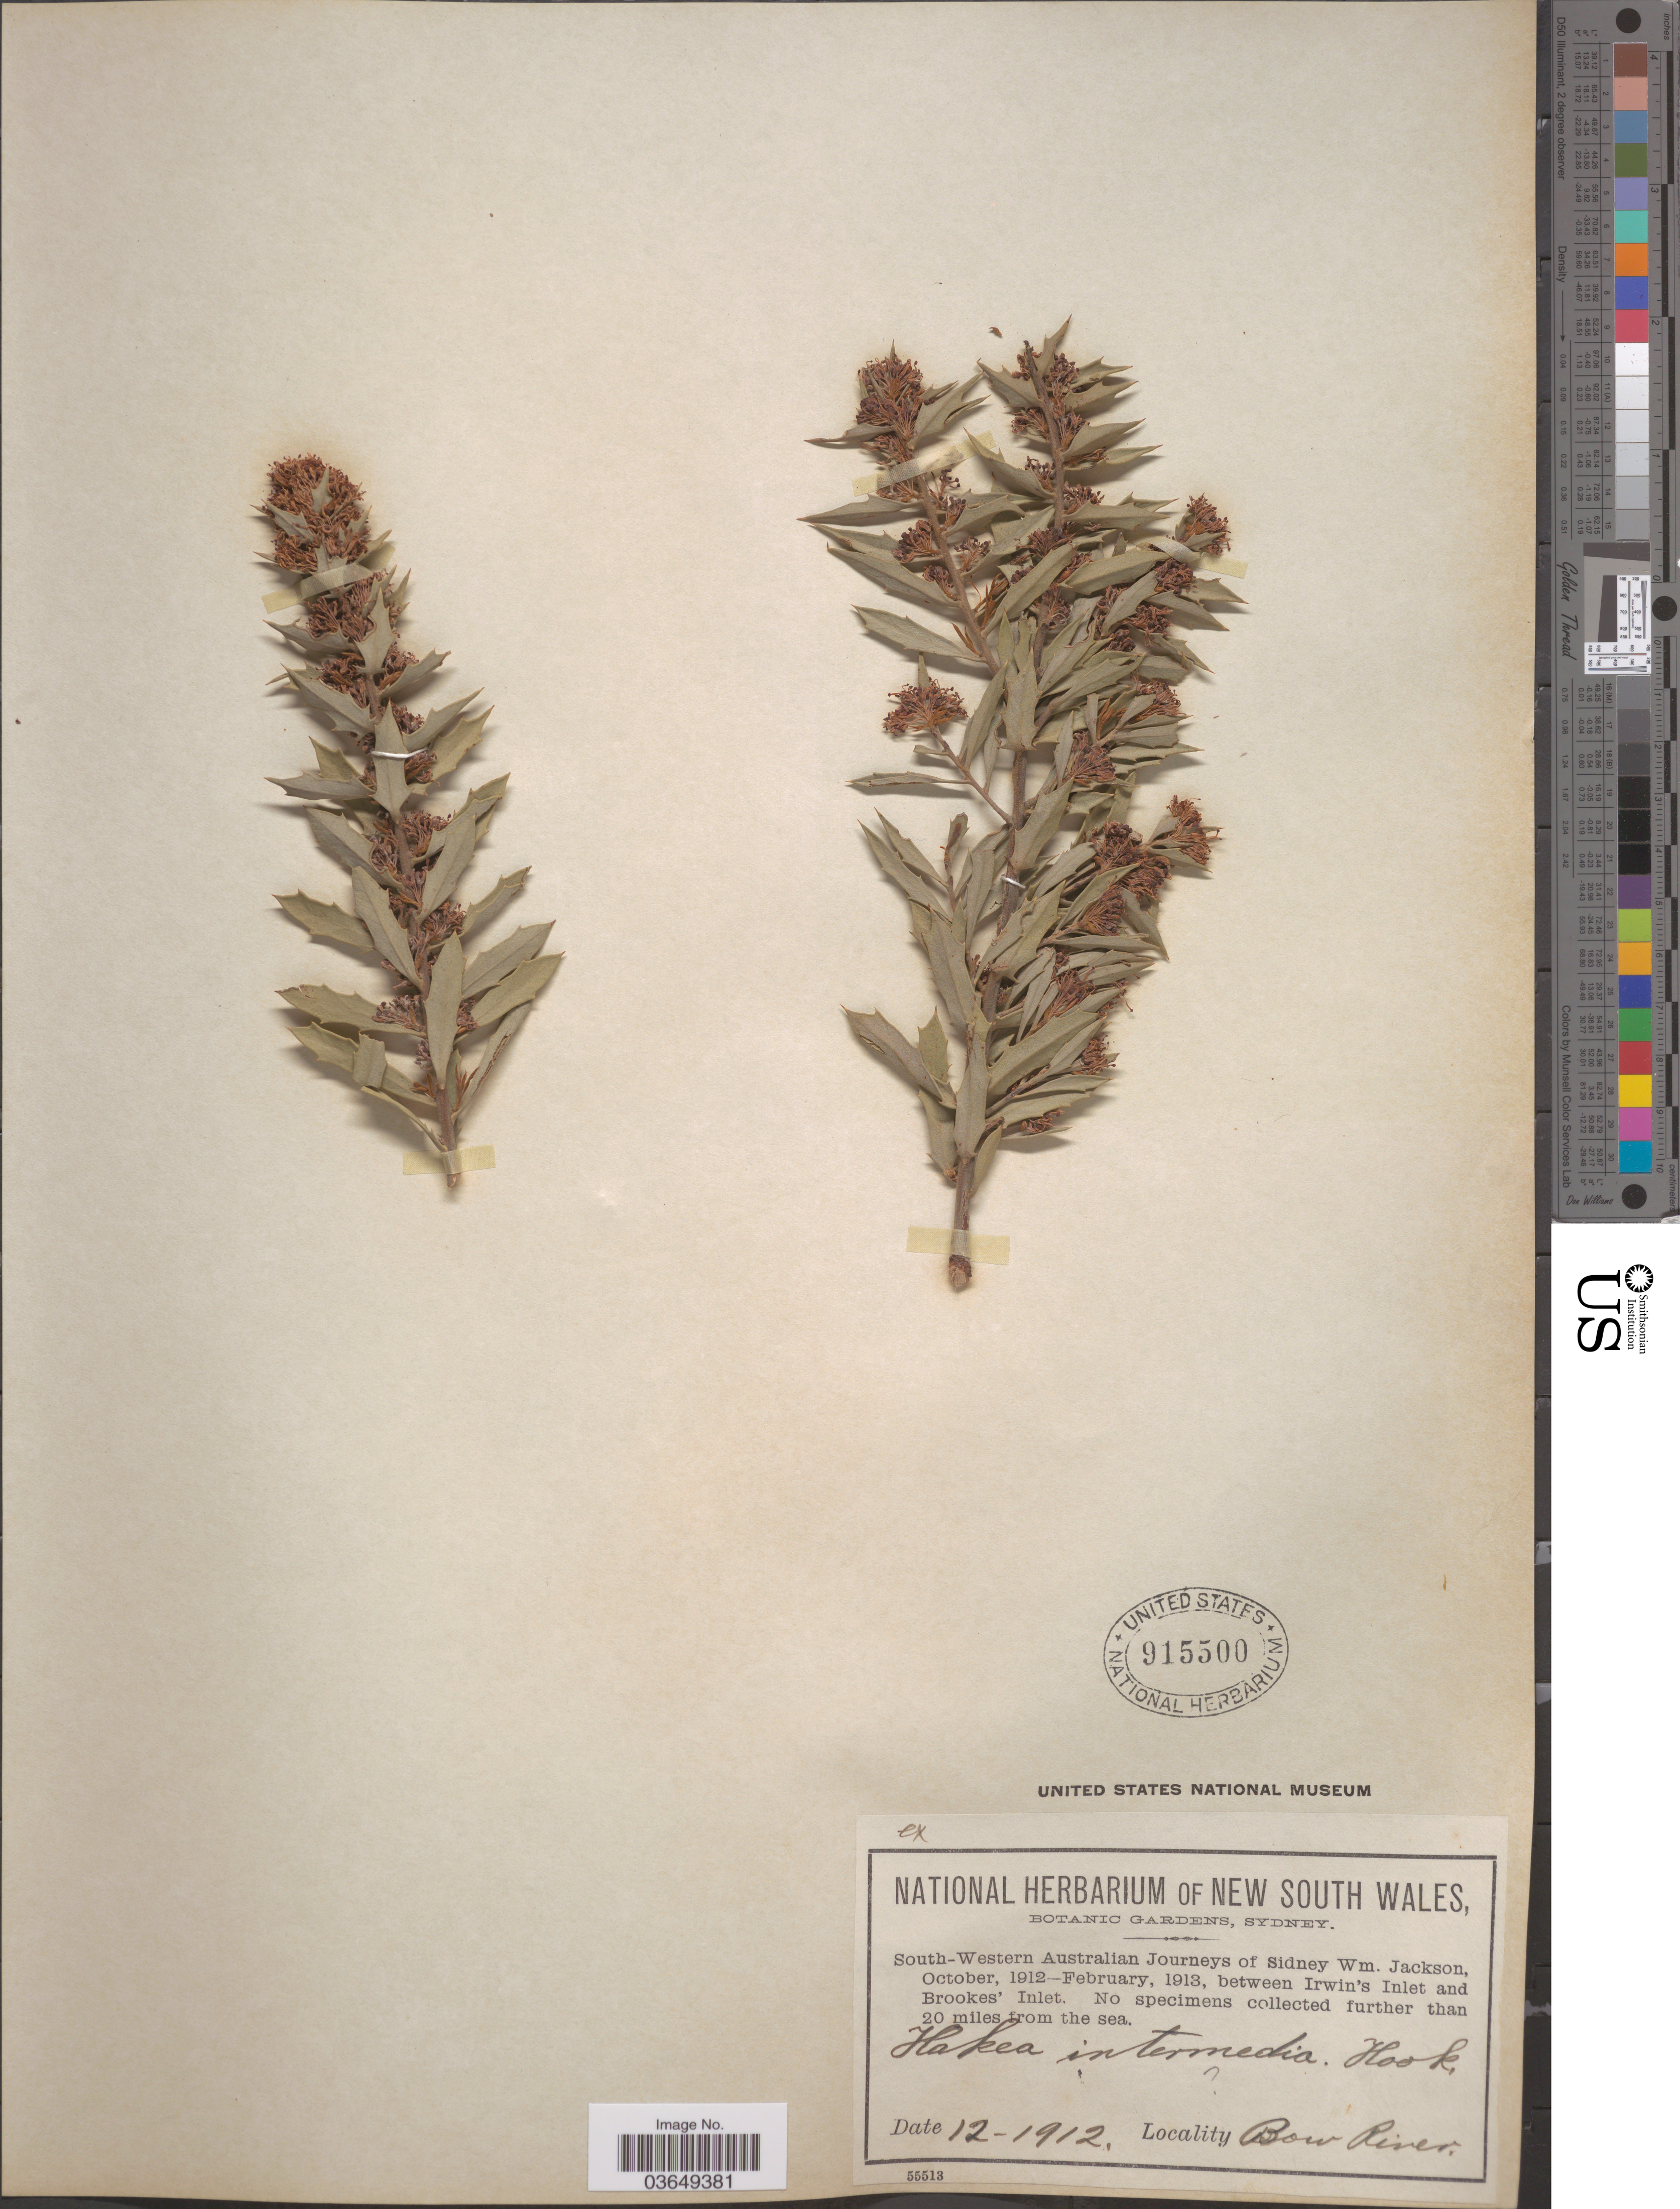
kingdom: Plantae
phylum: Tracheophyta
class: Magnoliopsida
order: Proteales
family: Proteaceae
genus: Hakea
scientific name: Hakea intermedia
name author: Hook.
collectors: Jackson, S. W.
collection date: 1912-12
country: Australia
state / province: Western Australia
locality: South-Western Australia. Between Irwin's Inlet and Brookes' Inlet. Bow River.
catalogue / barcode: US 91550